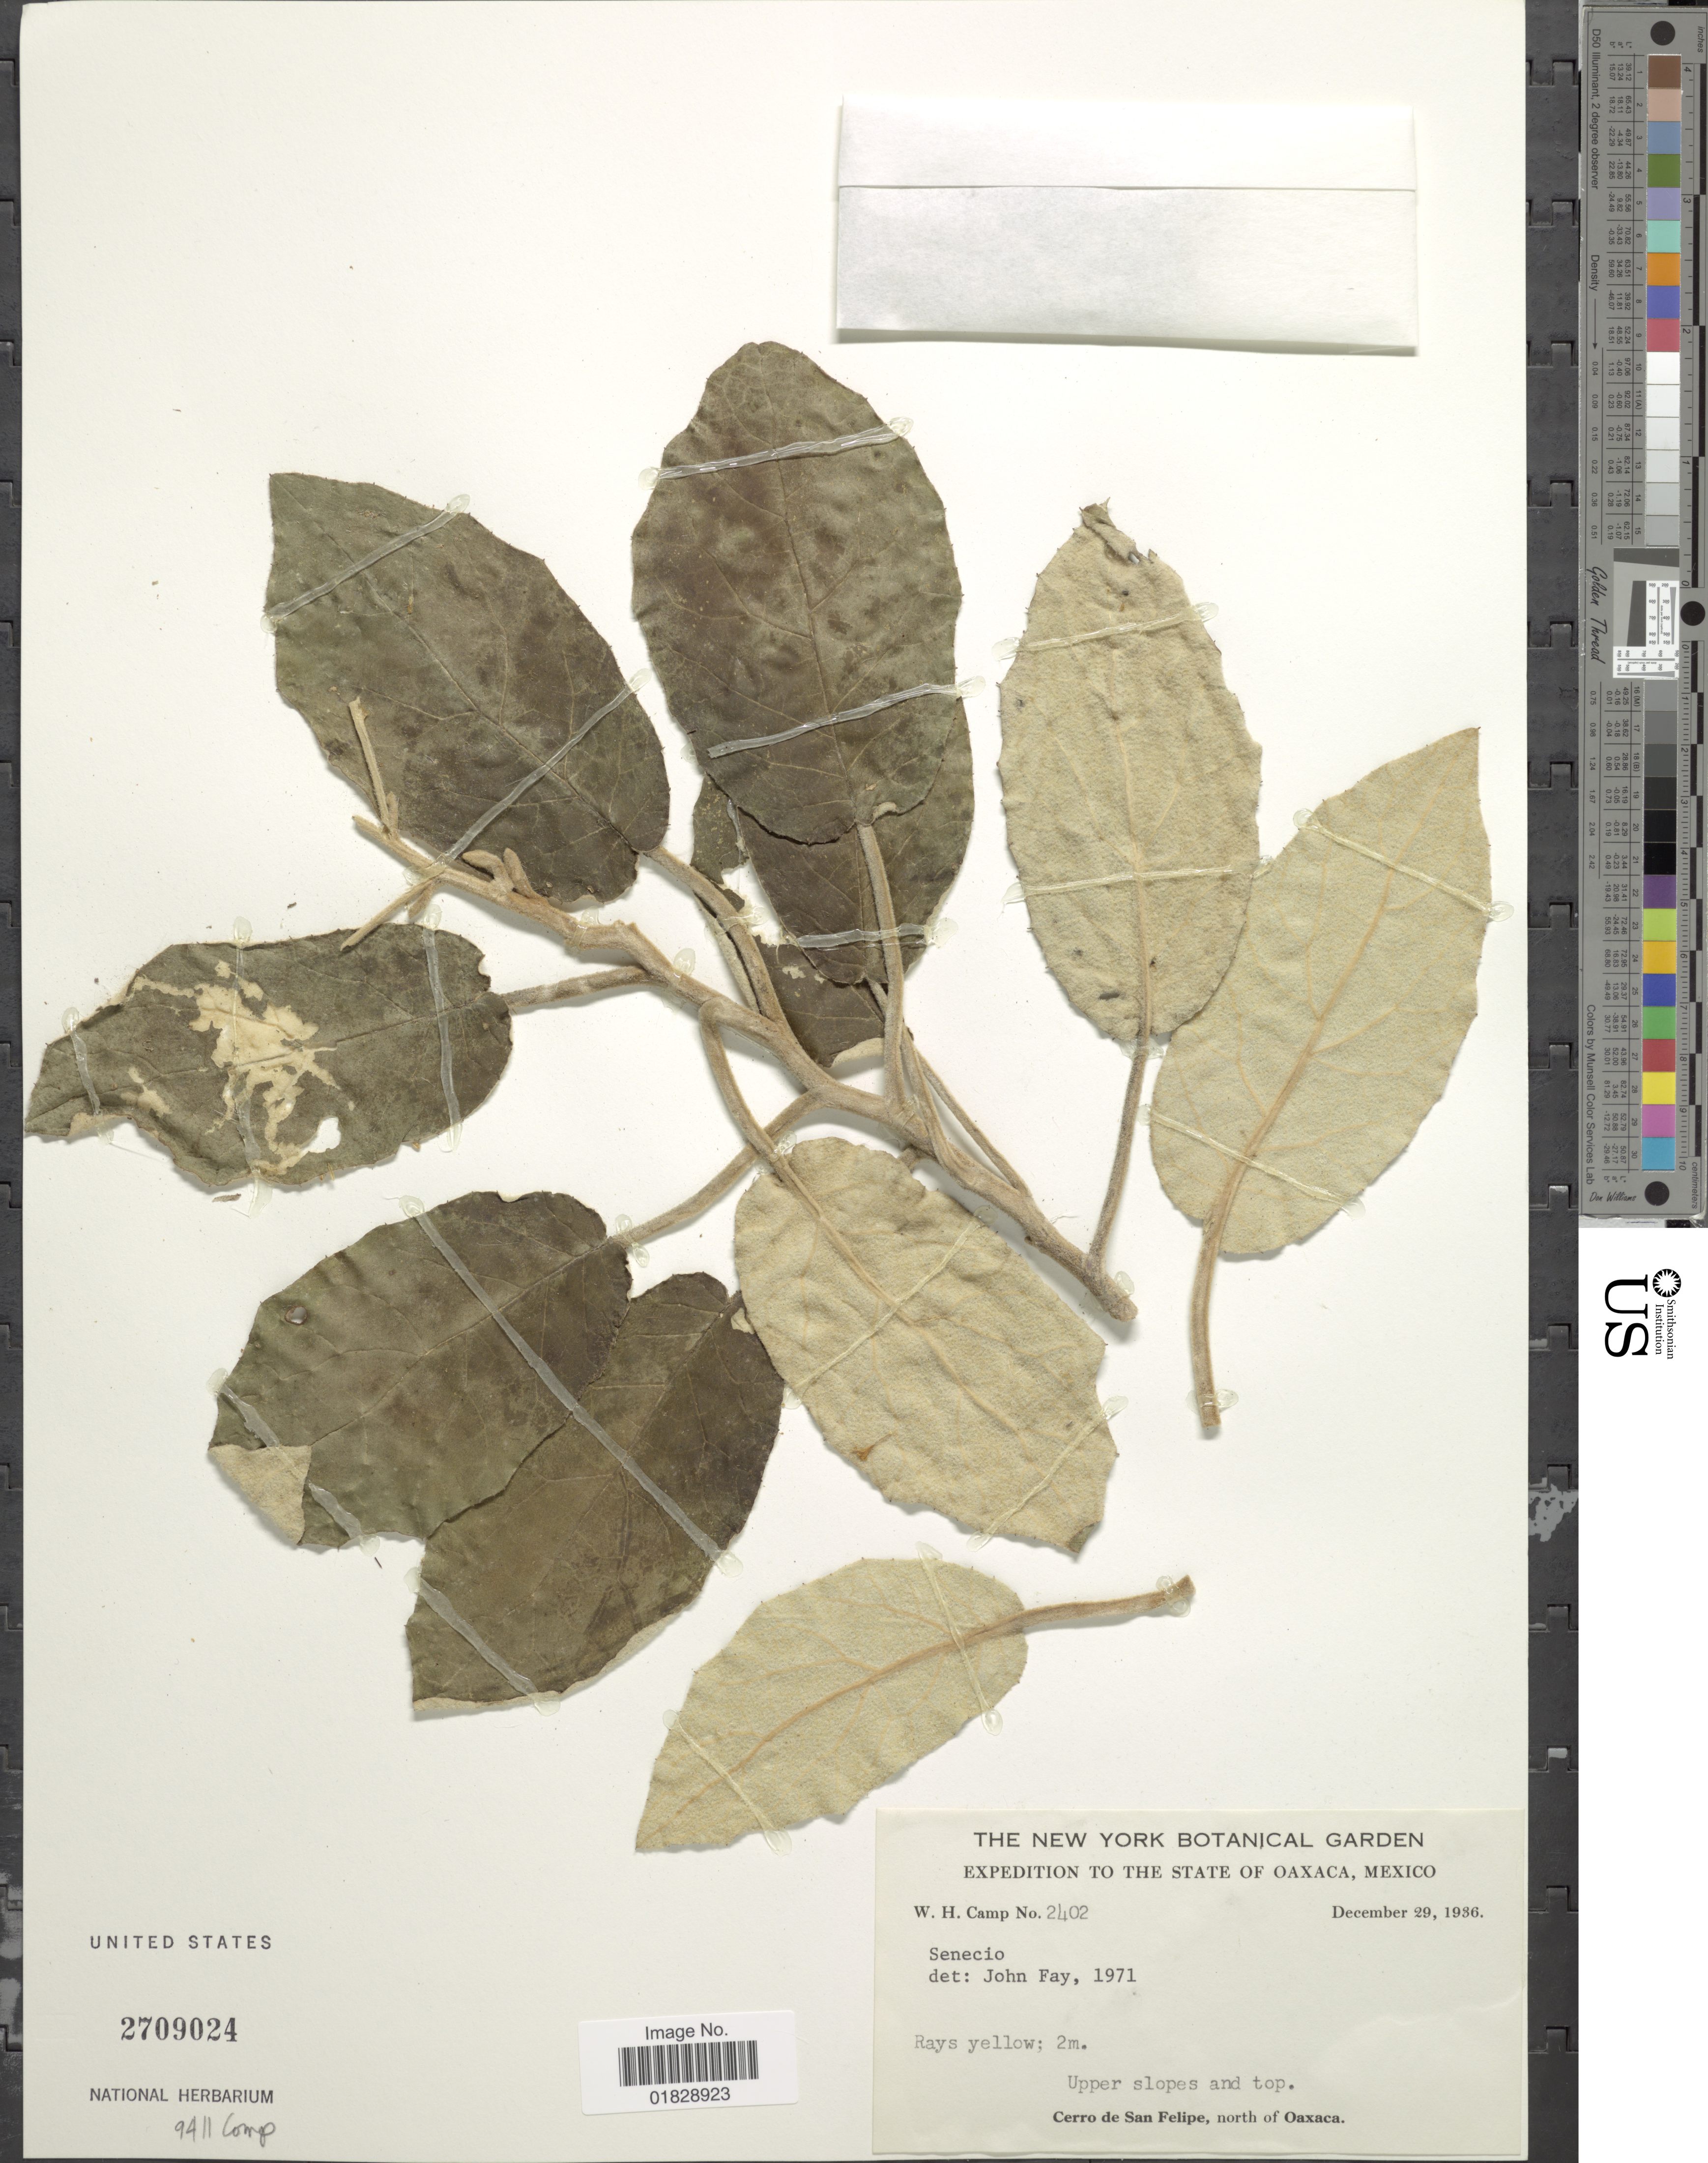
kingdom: Plantae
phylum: Tracheophyta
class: Magnoliopsida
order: Asterales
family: Asteraceae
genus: Roldana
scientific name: Roldana barba-johannis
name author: (DC.) H. Rob. & Brettell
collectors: W. H. Camp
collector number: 2402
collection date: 1936-12-29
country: Mexico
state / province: Oaxaca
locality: State of Oaxaca, Mexico. Upper slopes and top. Cerro de San Felipe, north of Oaxaca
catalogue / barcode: US 2709024